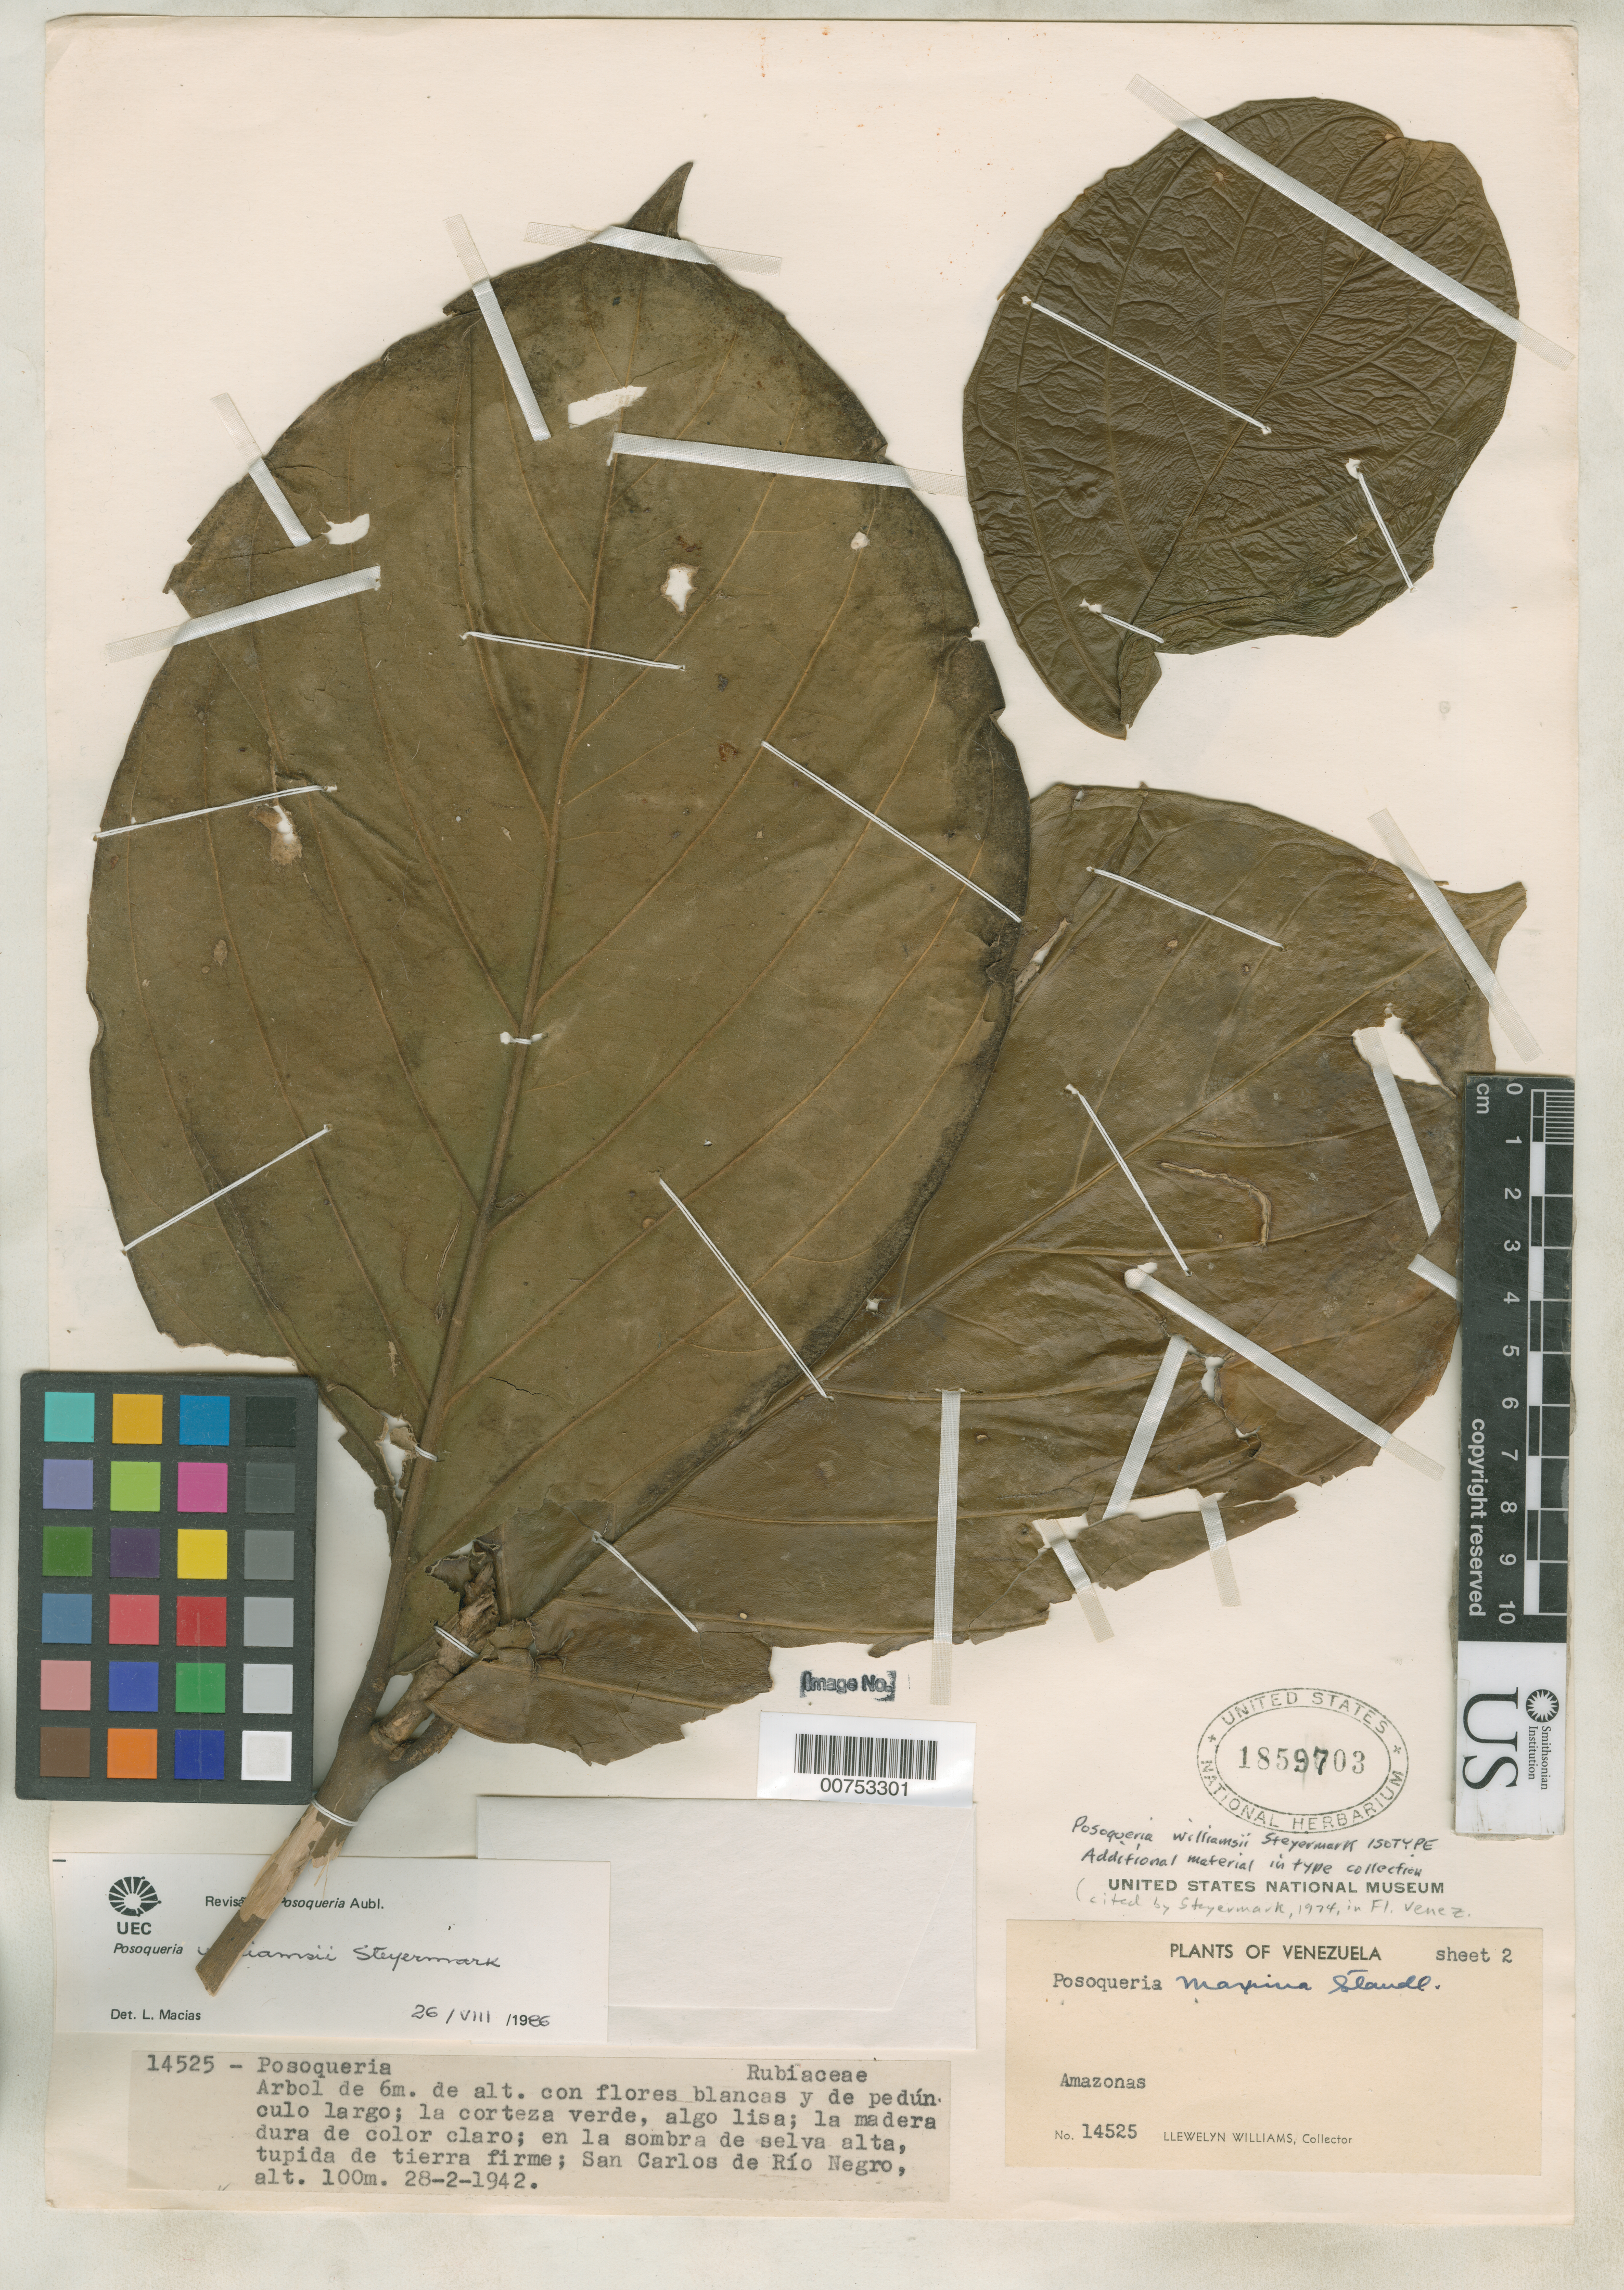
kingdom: Plantae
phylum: Tracheophyta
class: Magnoliopsida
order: Gentianales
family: Rubiaceae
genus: Posoqueria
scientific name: Posoqueria williamsii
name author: Steyerm.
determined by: Macias, L.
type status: Isotype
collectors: Ll. Williams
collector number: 14525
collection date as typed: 28 Feb 1942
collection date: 1942-02-28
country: Venezuela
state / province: Amazonas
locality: San Carlos de Río Negro.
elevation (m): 100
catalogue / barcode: US 1859703